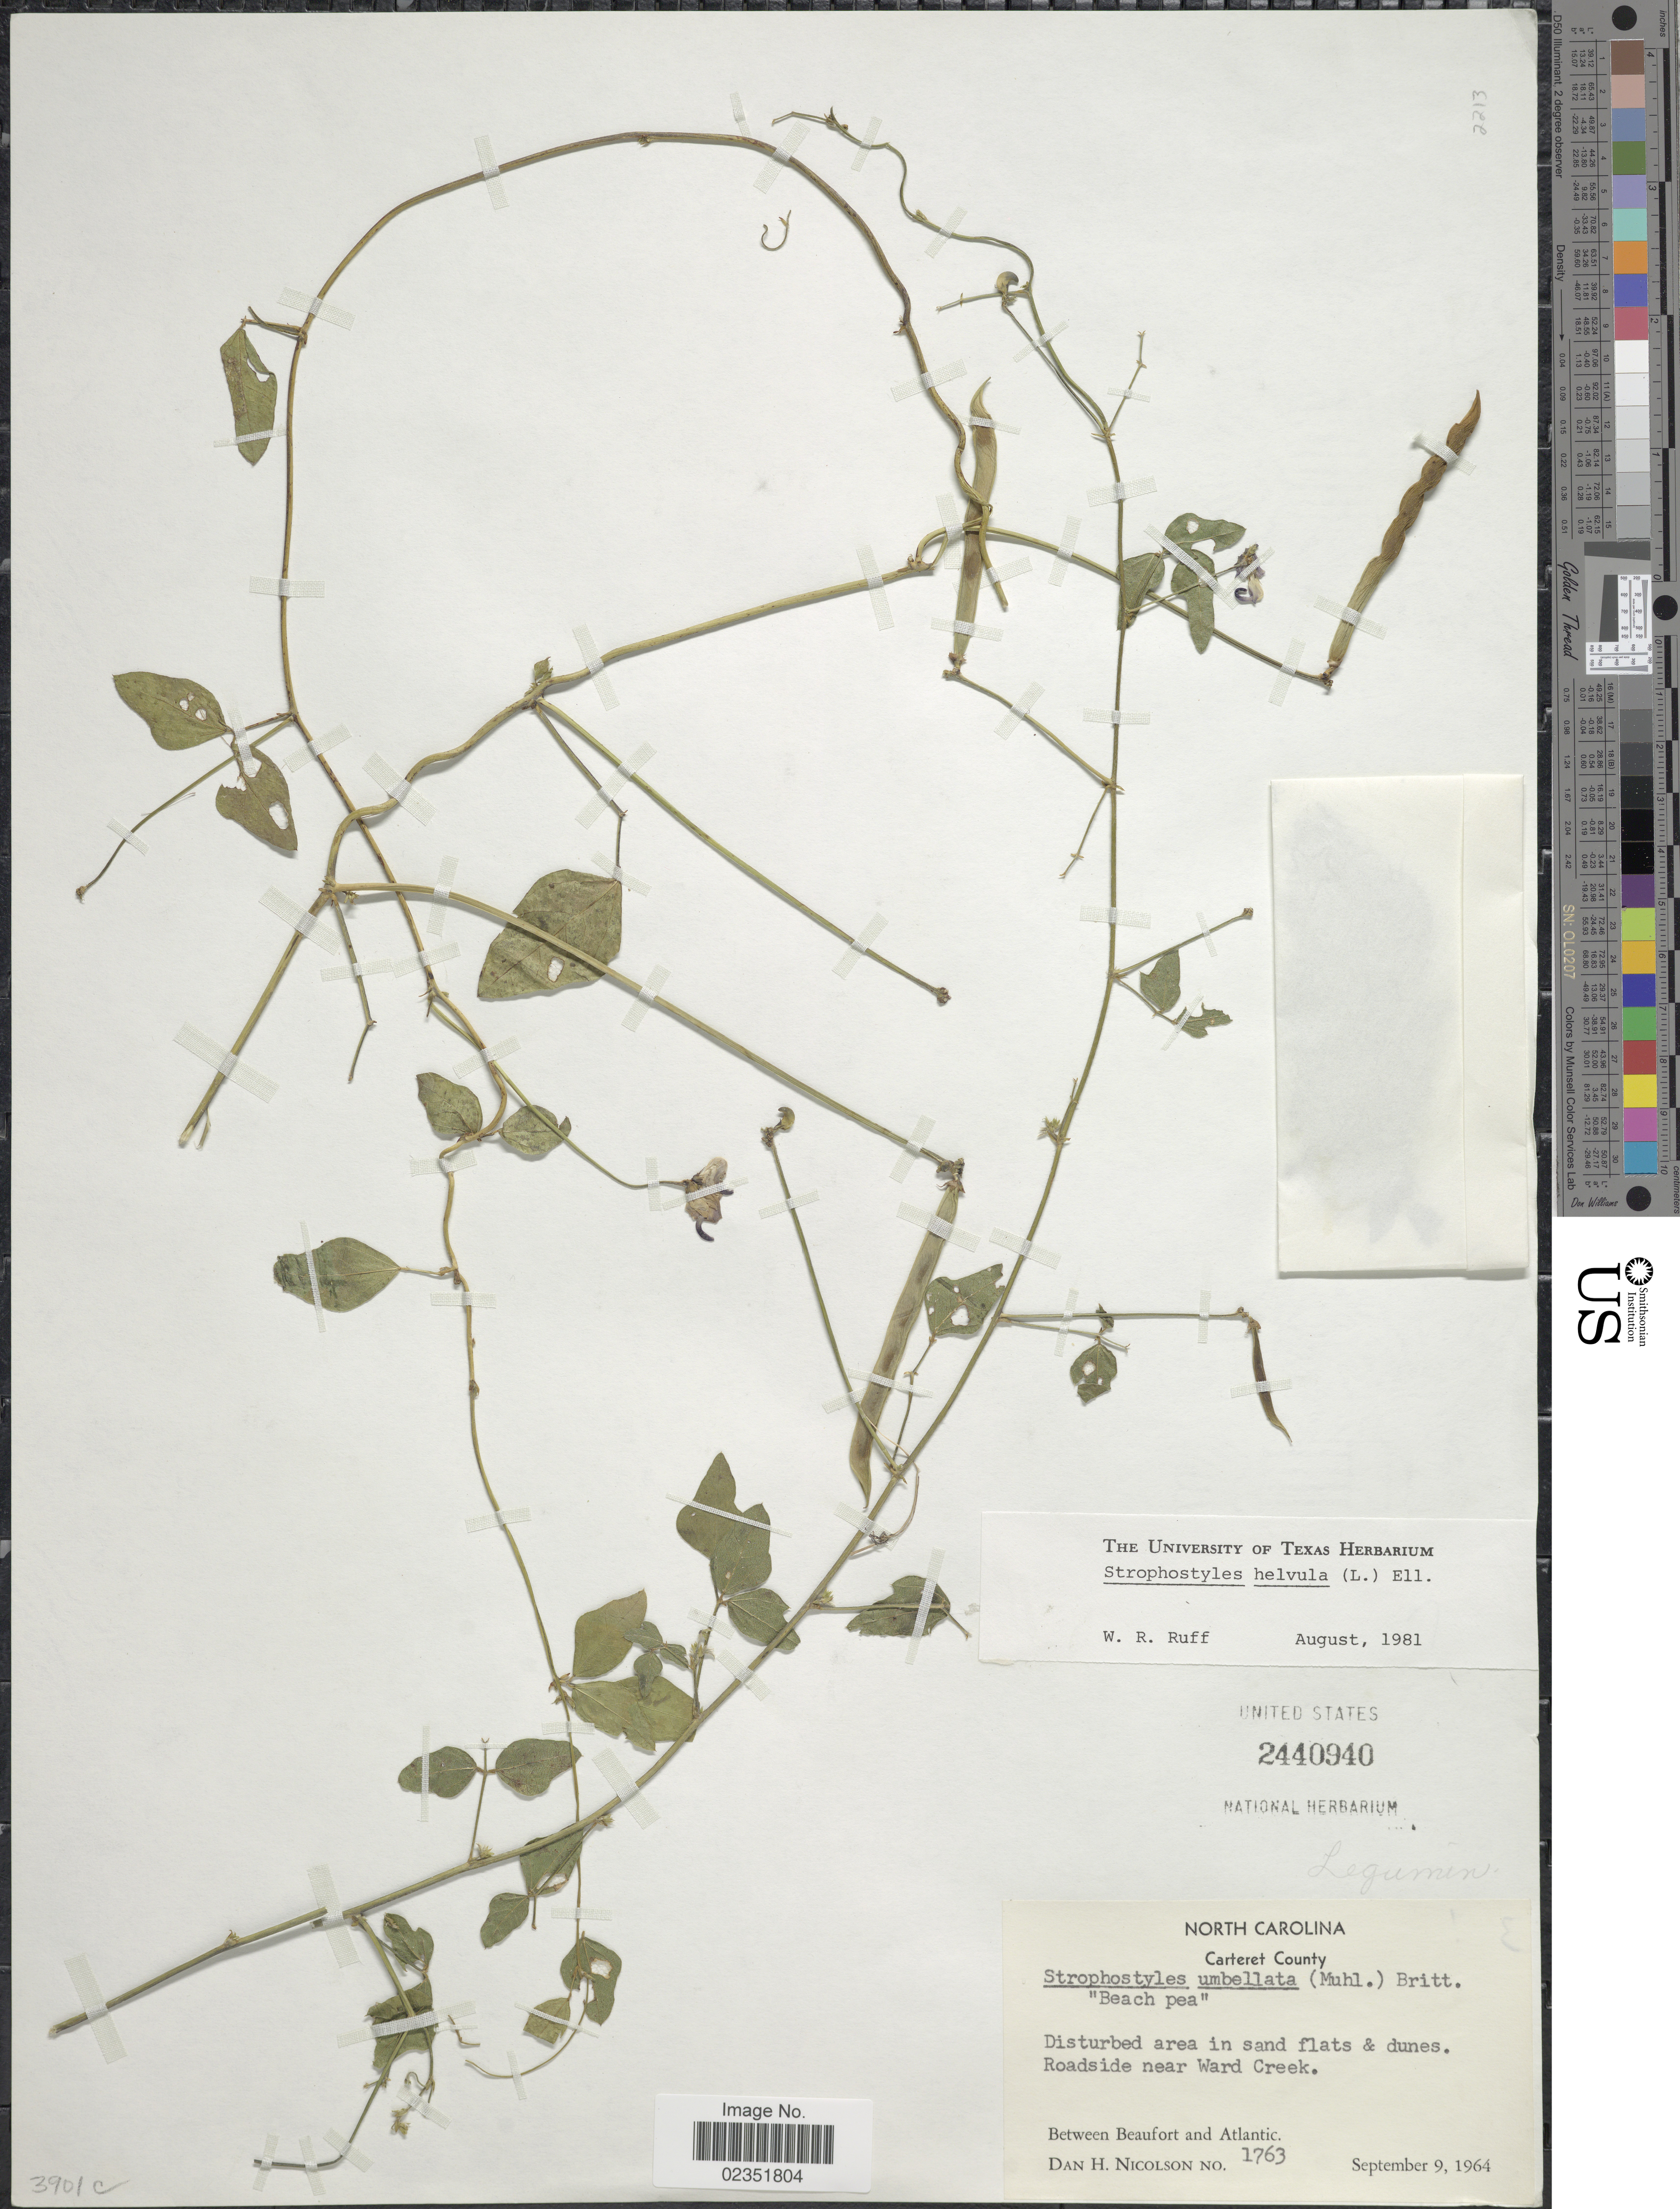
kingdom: Plantae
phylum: Tracheophyta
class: Magnoliopsida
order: Fabales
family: Fabaceae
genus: Strophostyles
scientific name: Strophostyles helvola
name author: (L.) Elliott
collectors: D. H. Nicolson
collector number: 1763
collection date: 1964-09-09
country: United States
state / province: North Carolina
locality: Carteret County. Disturbed area in sand flats & dunes, Roadside near Ward Creek. Between Beaufort and Atlantic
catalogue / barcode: US 2440940